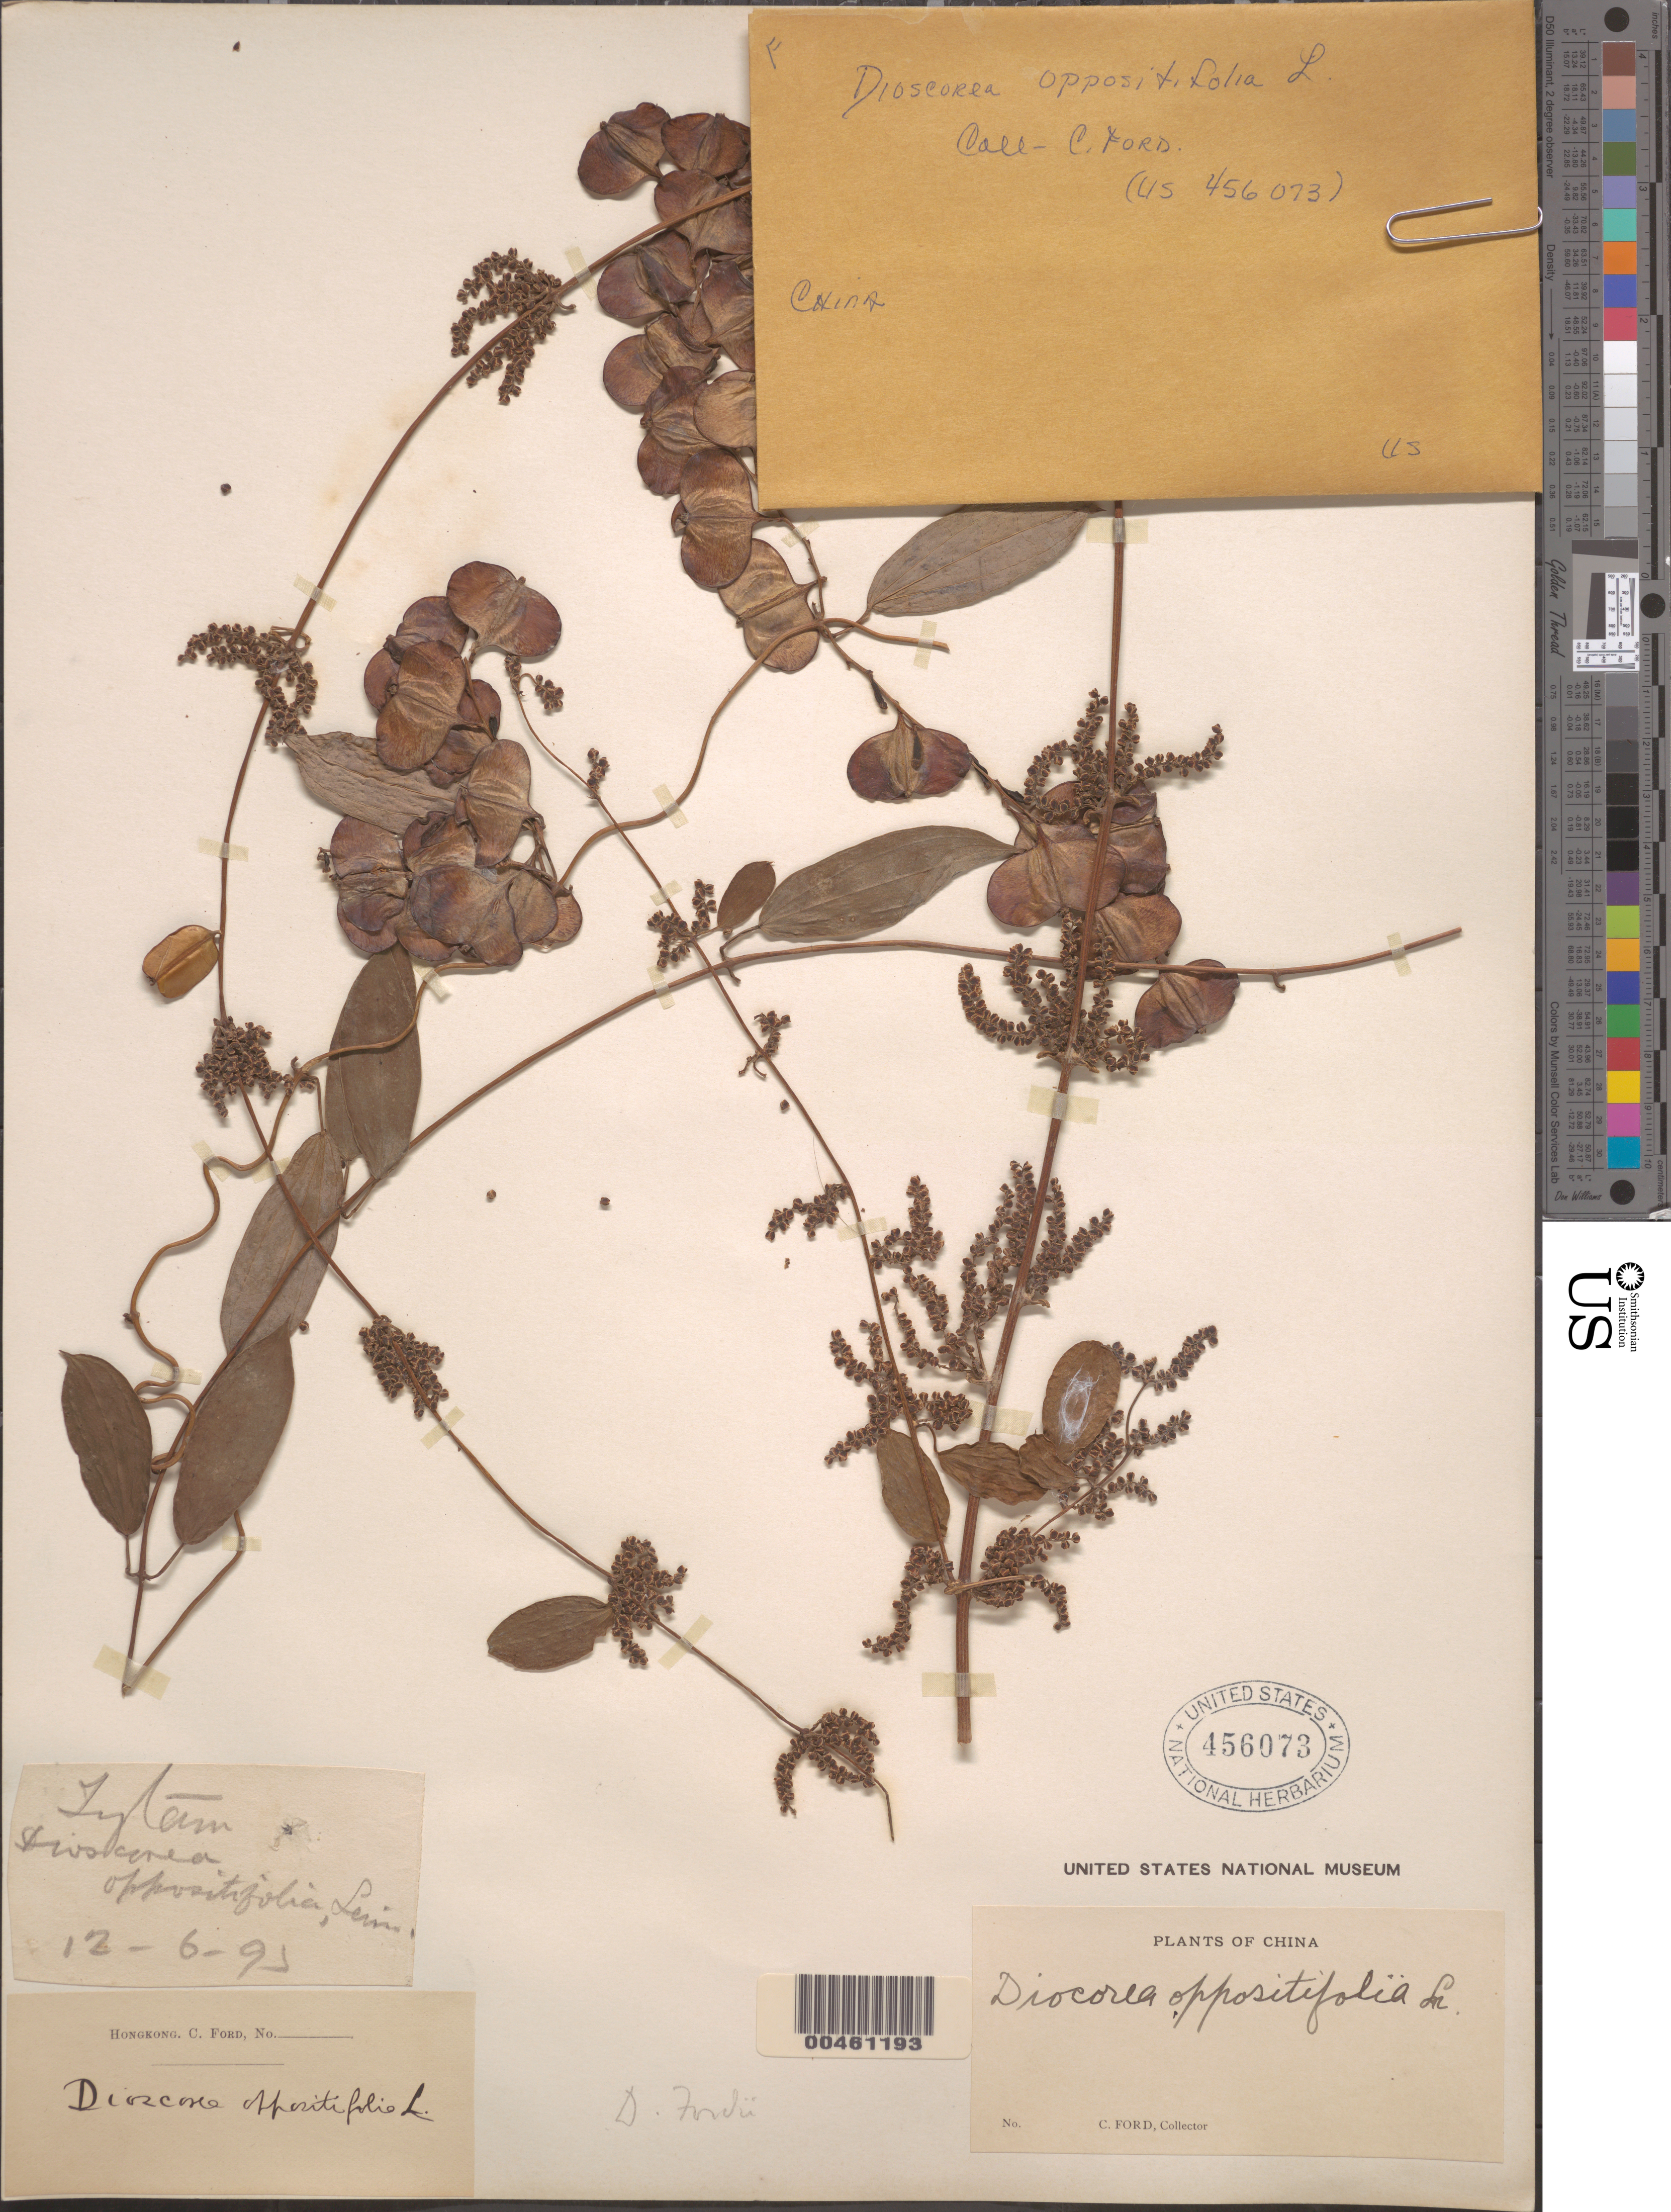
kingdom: Plantae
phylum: Tracheophyta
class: Liliopsida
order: Dioscoreales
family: Dioscoreaceae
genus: Dioscorea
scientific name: Dioscorea sativa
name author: L.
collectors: C. Ford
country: China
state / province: Hong Kong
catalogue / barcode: US 456073